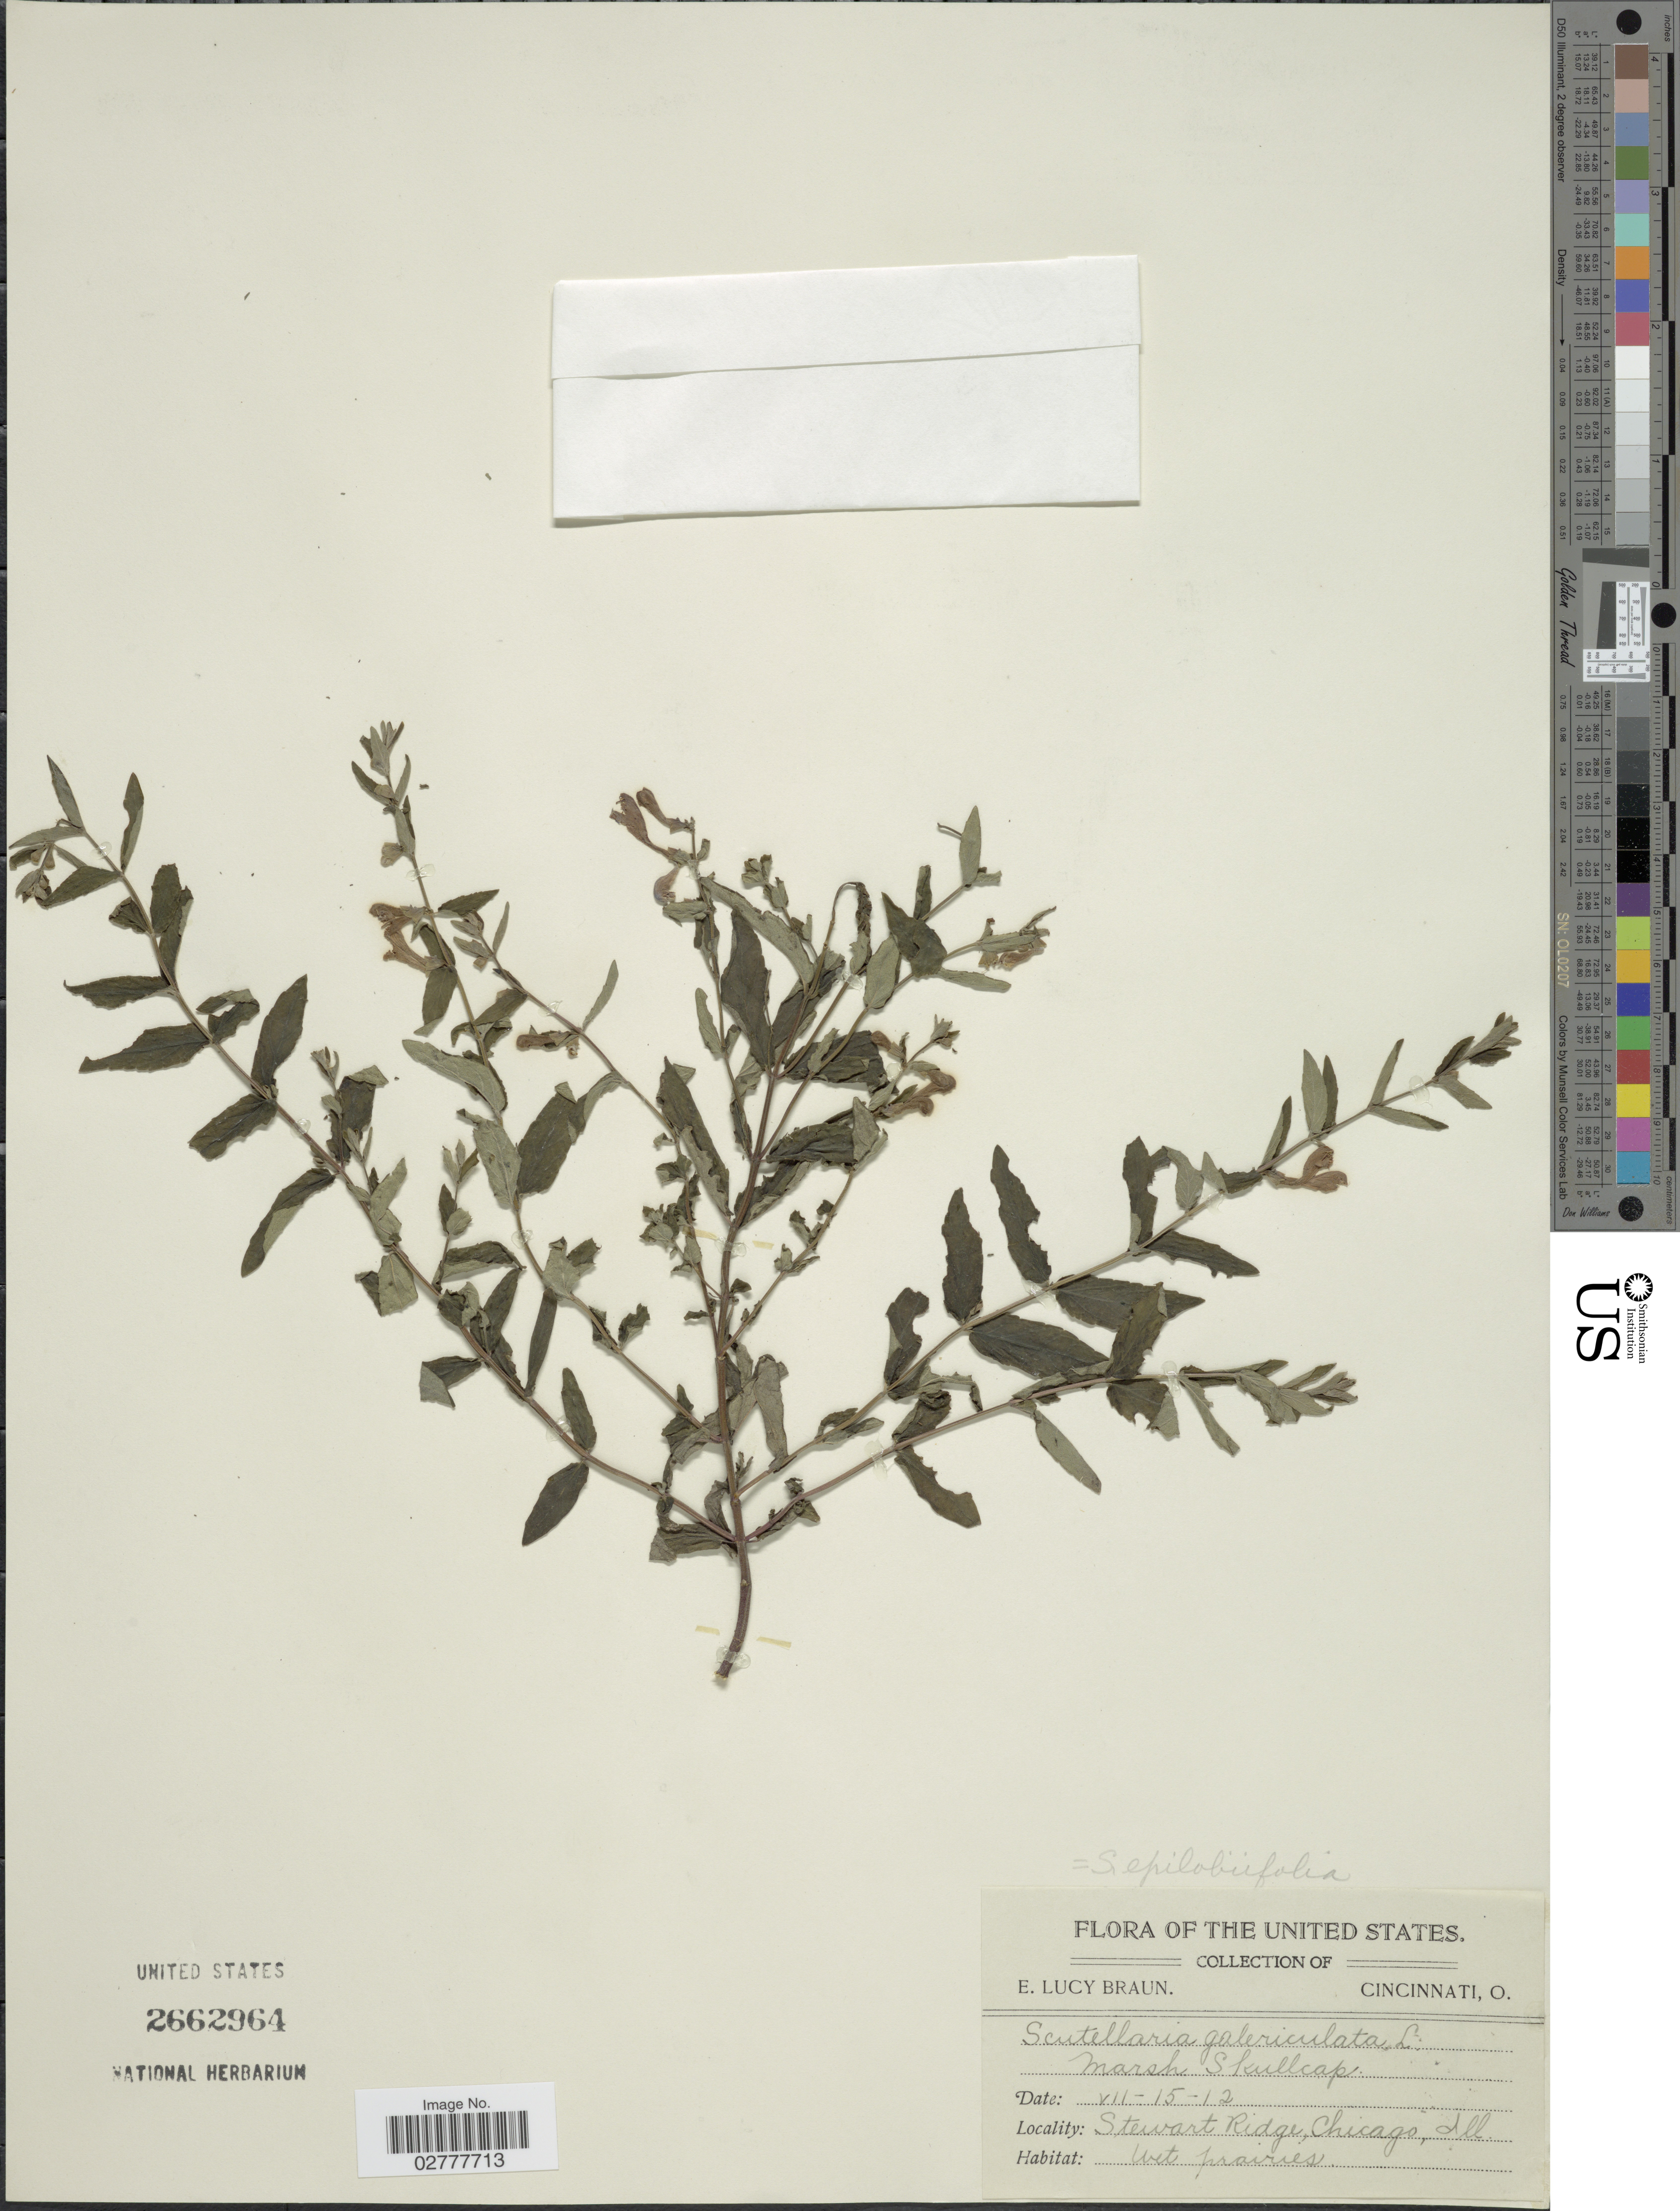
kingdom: Plantae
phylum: Tracheophyta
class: Magnoliopsida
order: Lamiales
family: Lamiaceae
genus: Scutellaria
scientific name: Scutellaria epilobiifolia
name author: A. Ham.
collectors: E. L. Braun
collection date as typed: Transcribed d/m/y: 15/7/12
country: United States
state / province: Illinois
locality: Stewart Ridge, Chicago.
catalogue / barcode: US 2662964